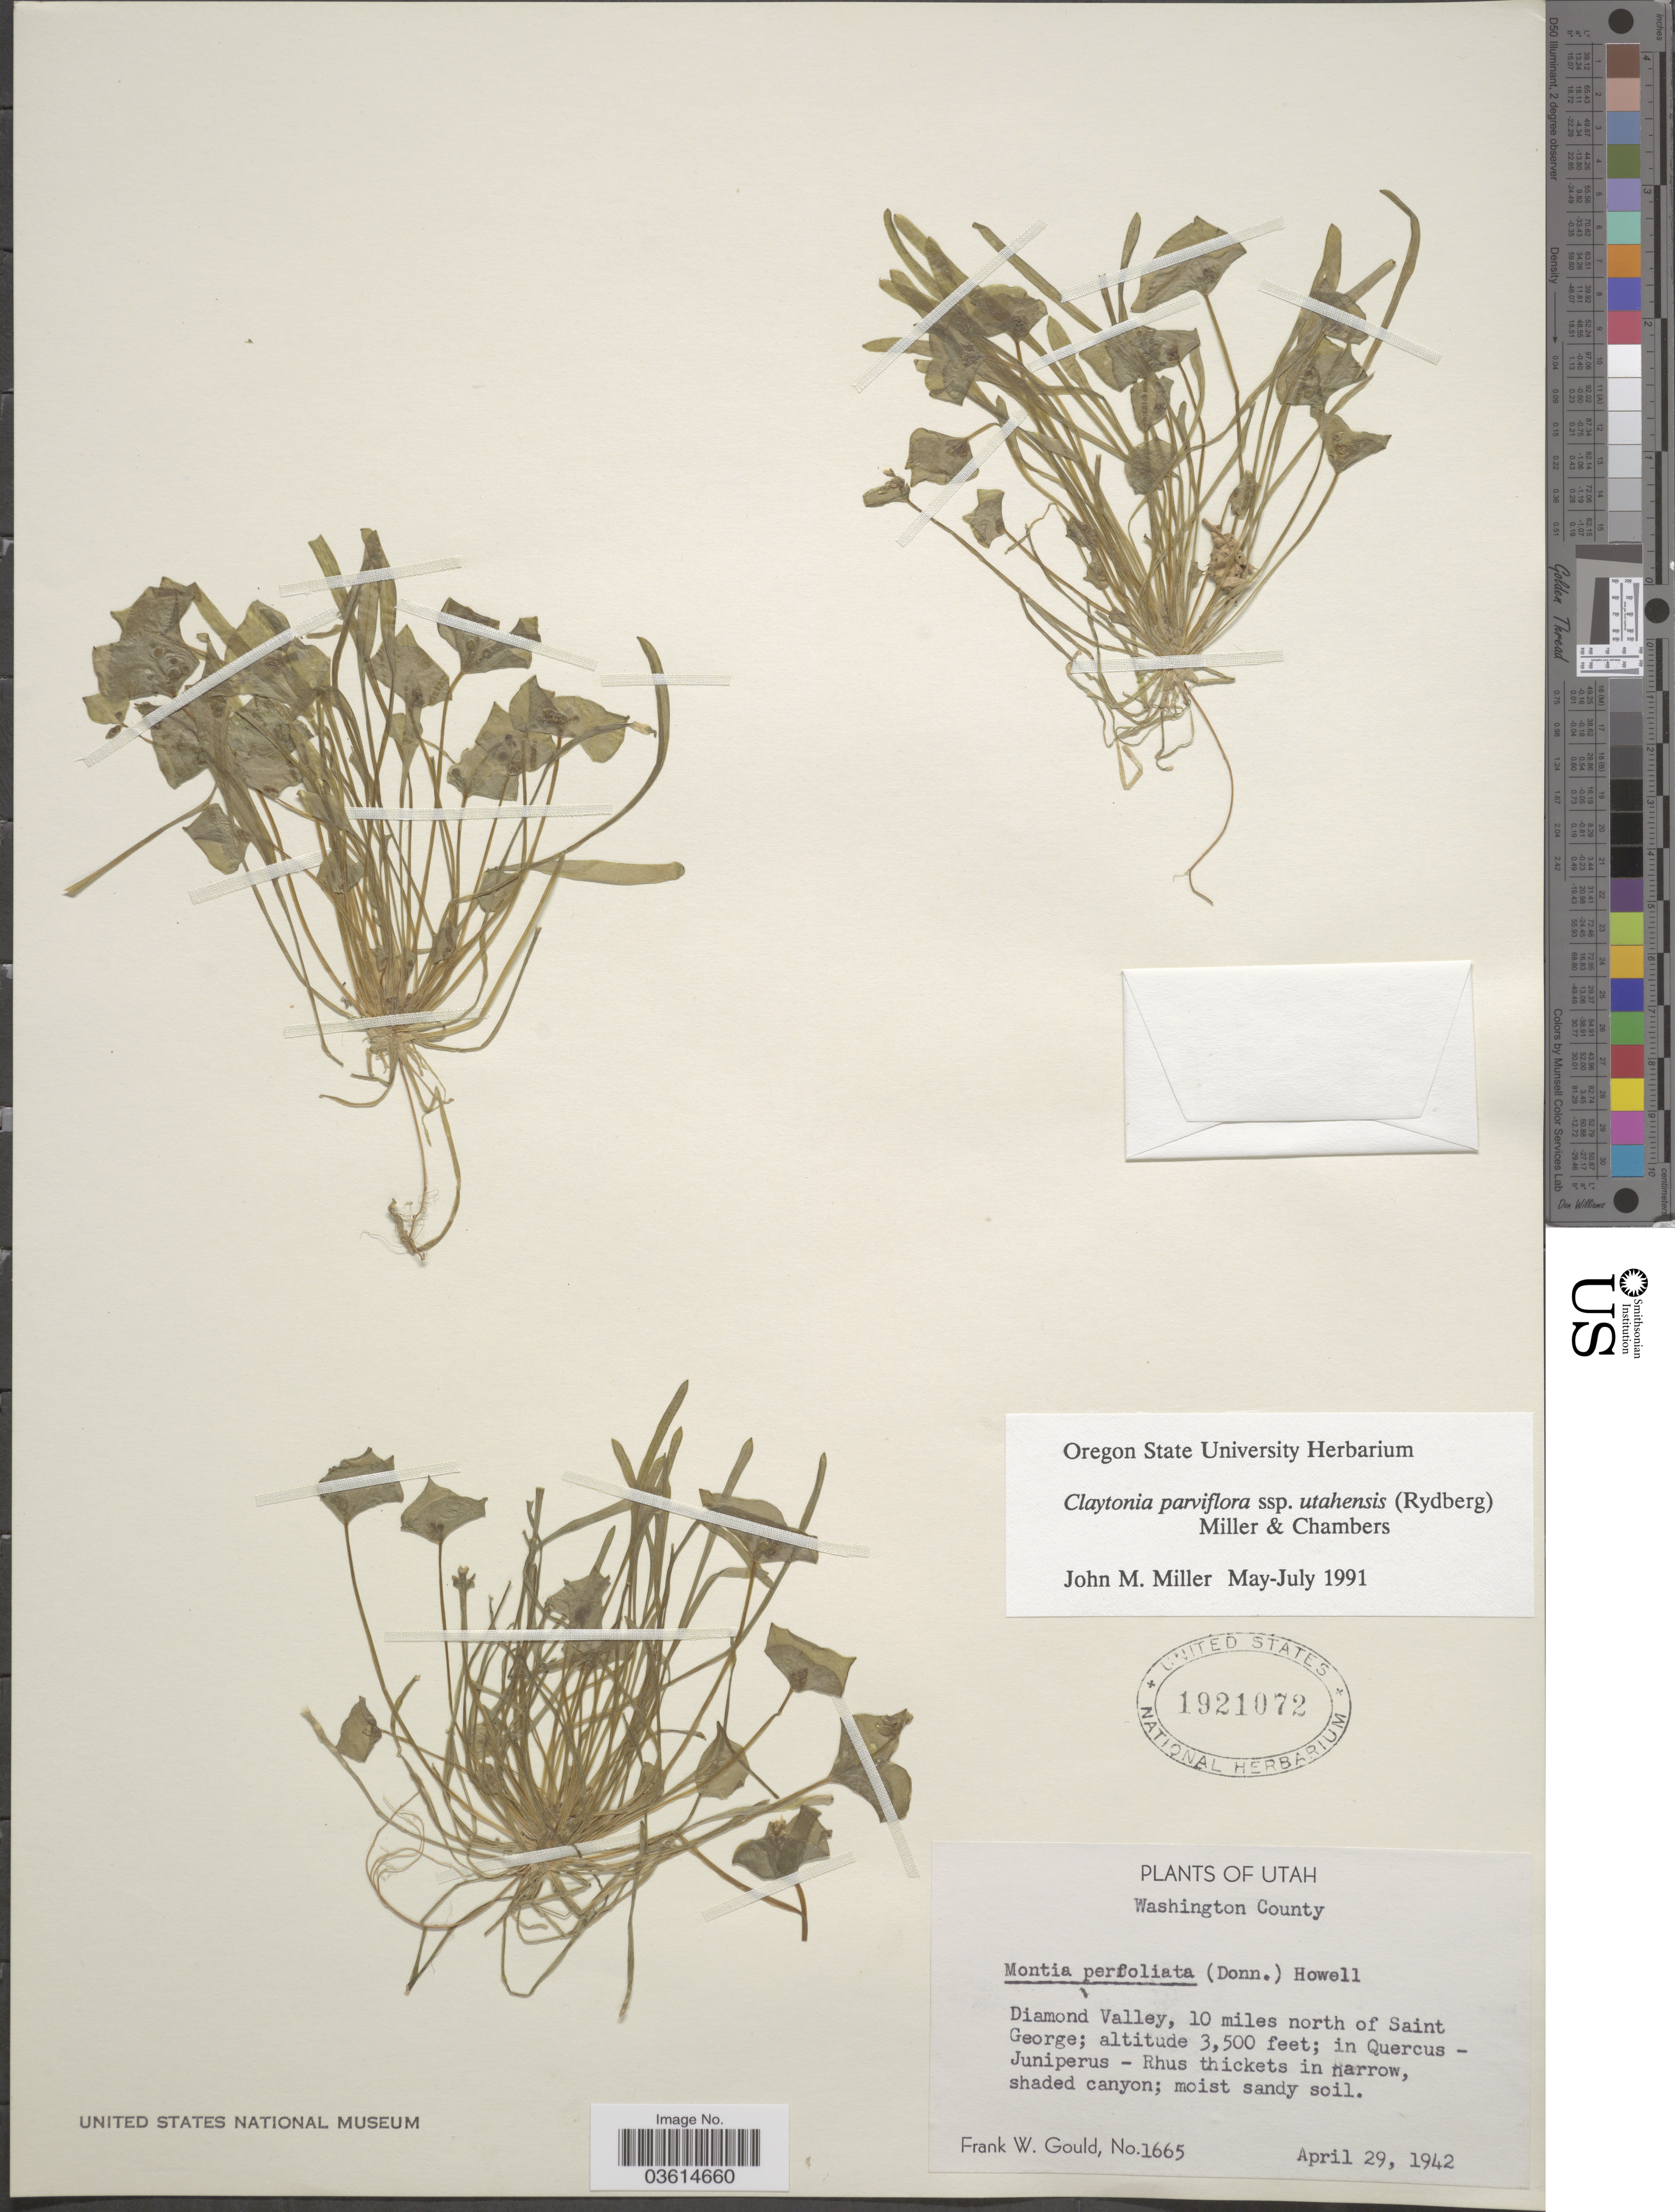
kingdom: Plantae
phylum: Tracheophyta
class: Magnoliopsida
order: Caryophyllales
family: Montiaceae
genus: Claytonia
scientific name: Claytonia parviflora subsp. utahensis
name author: (Rydb.) John M. Mill. & K.L. Chambers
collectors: F. W. Gould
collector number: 1665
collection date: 1942-04-29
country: United States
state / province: Utah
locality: Washington County. Diamond Valley, 10 miles north of Saint George.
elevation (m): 1067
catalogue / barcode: US 1921072